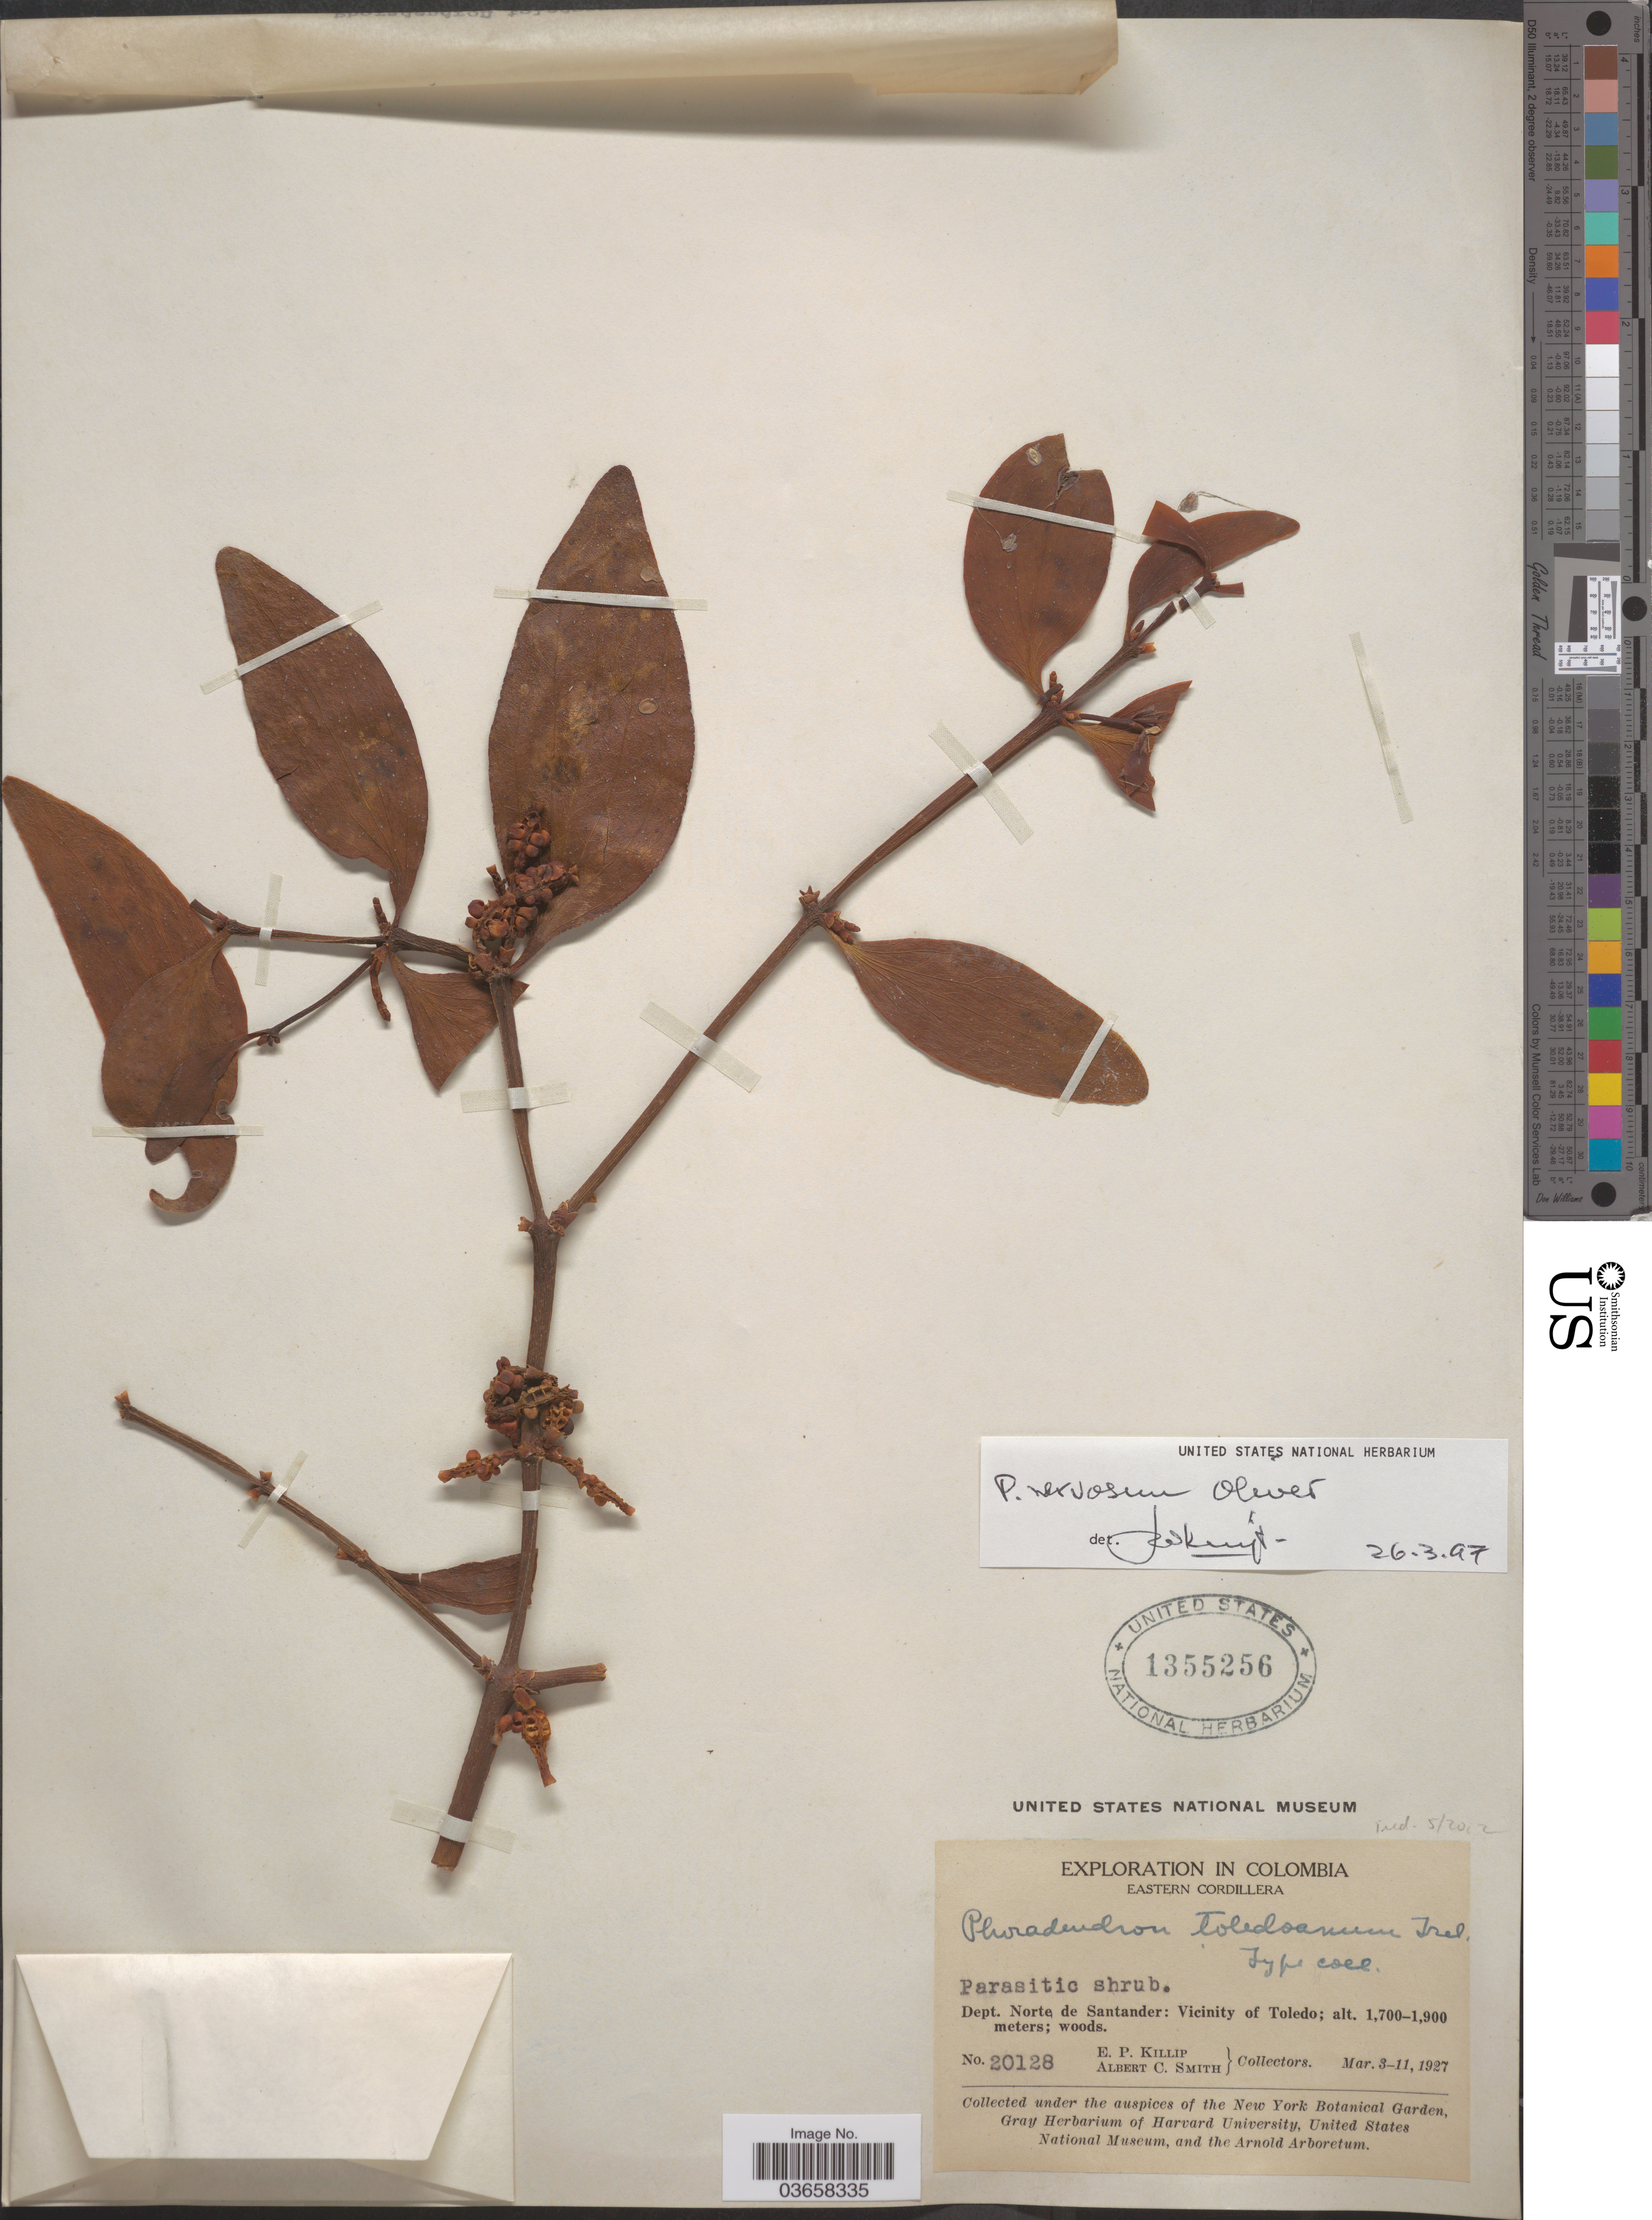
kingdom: Plantae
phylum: Tracheophyta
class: Magnoliopsida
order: Santalales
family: Viscaceae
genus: Phoradendron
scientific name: Phoradendron nervosum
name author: Oliv.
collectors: E. P. Killip & A. C. Smith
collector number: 20128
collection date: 1927-03-03/1927-03-11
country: Colombia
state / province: Norte de Santander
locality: Eastern Cordillera. Dept. Norte de Santander: Vicinity of Toledo.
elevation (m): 1700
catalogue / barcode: US 1355256